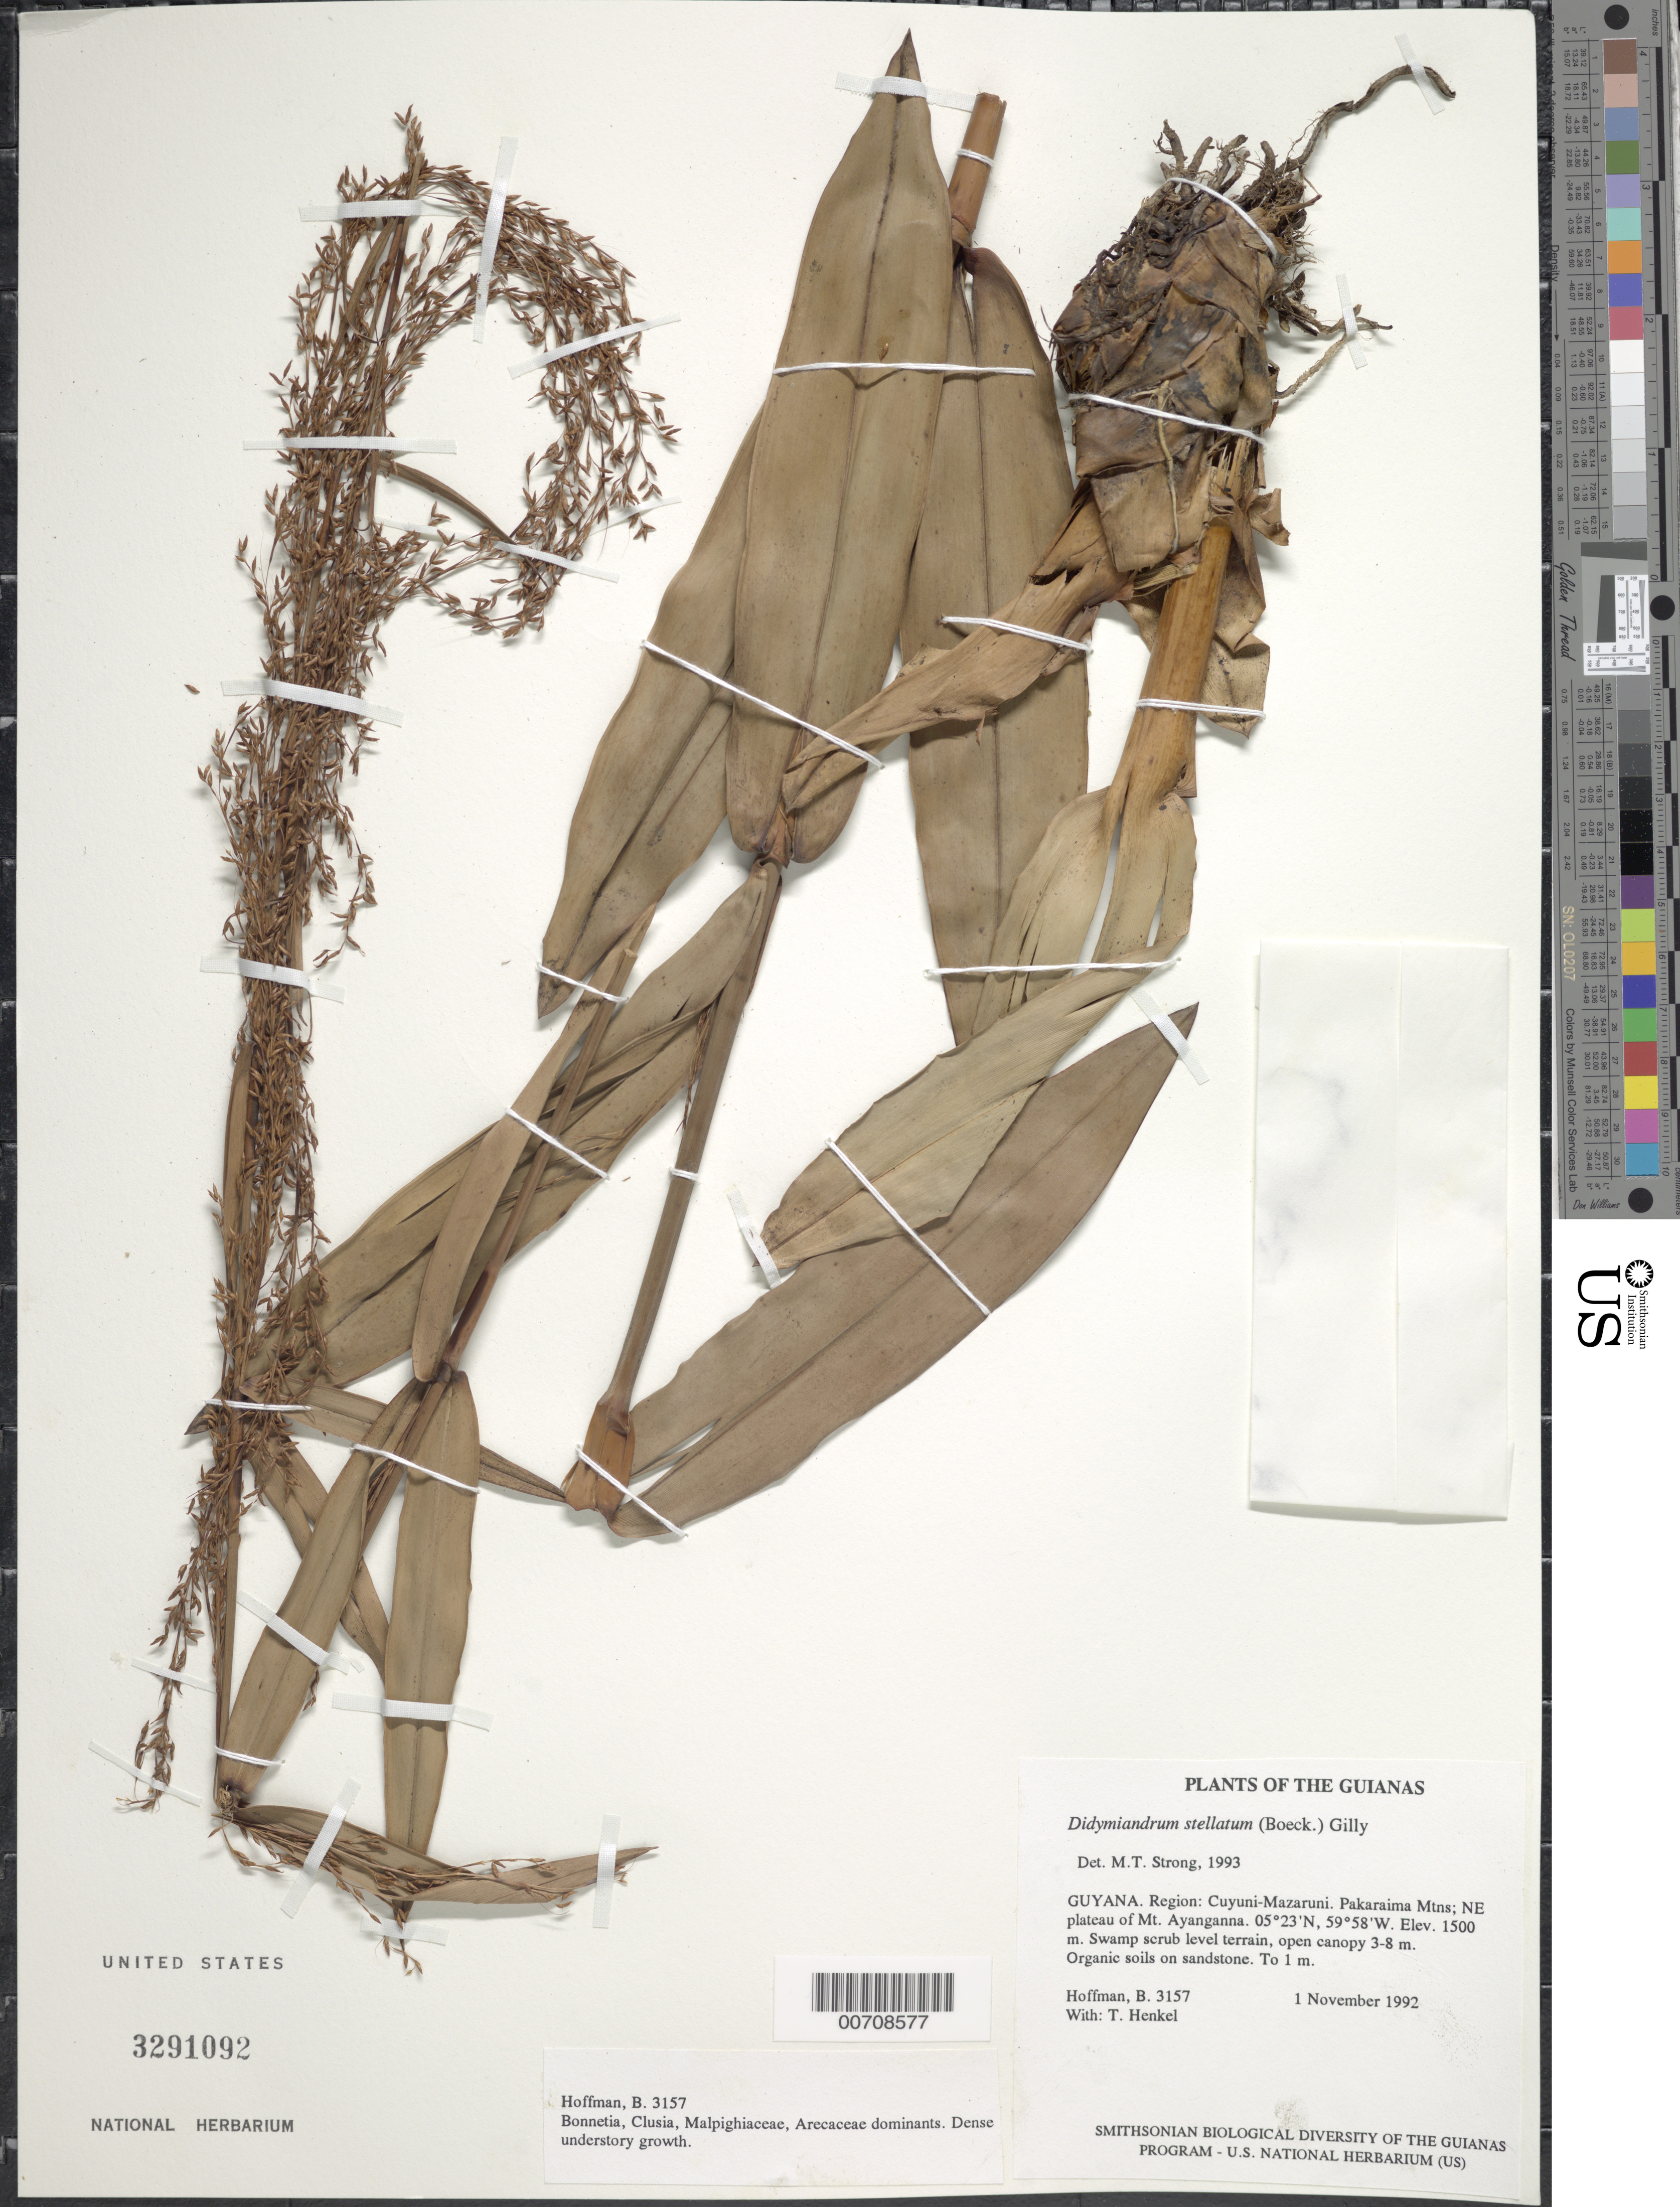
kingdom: Plantae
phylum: Tracheophyta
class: Liliopsida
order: Poales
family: Cyperaceae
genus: Didymiandrum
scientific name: Didymiandrum stellatum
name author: (Boeckeler) Gilly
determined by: Strong, M. T., (US), Smithsonian Institution - National Museum of Natural History (UNITED STATES)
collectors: B. Hoffman & T. Henkel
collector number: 3157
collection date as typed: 1 November 1992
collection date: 1992-11-01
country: Guyana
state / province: Cuyuni-Mazaruni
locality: Pakaraima Mountains; NE plateau of Mt. Ayanganna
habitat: Swamp scrub, level terrain, open canopy 3-8 m. Organic soils on sandstone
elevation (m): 1500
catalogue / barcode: US 3291092